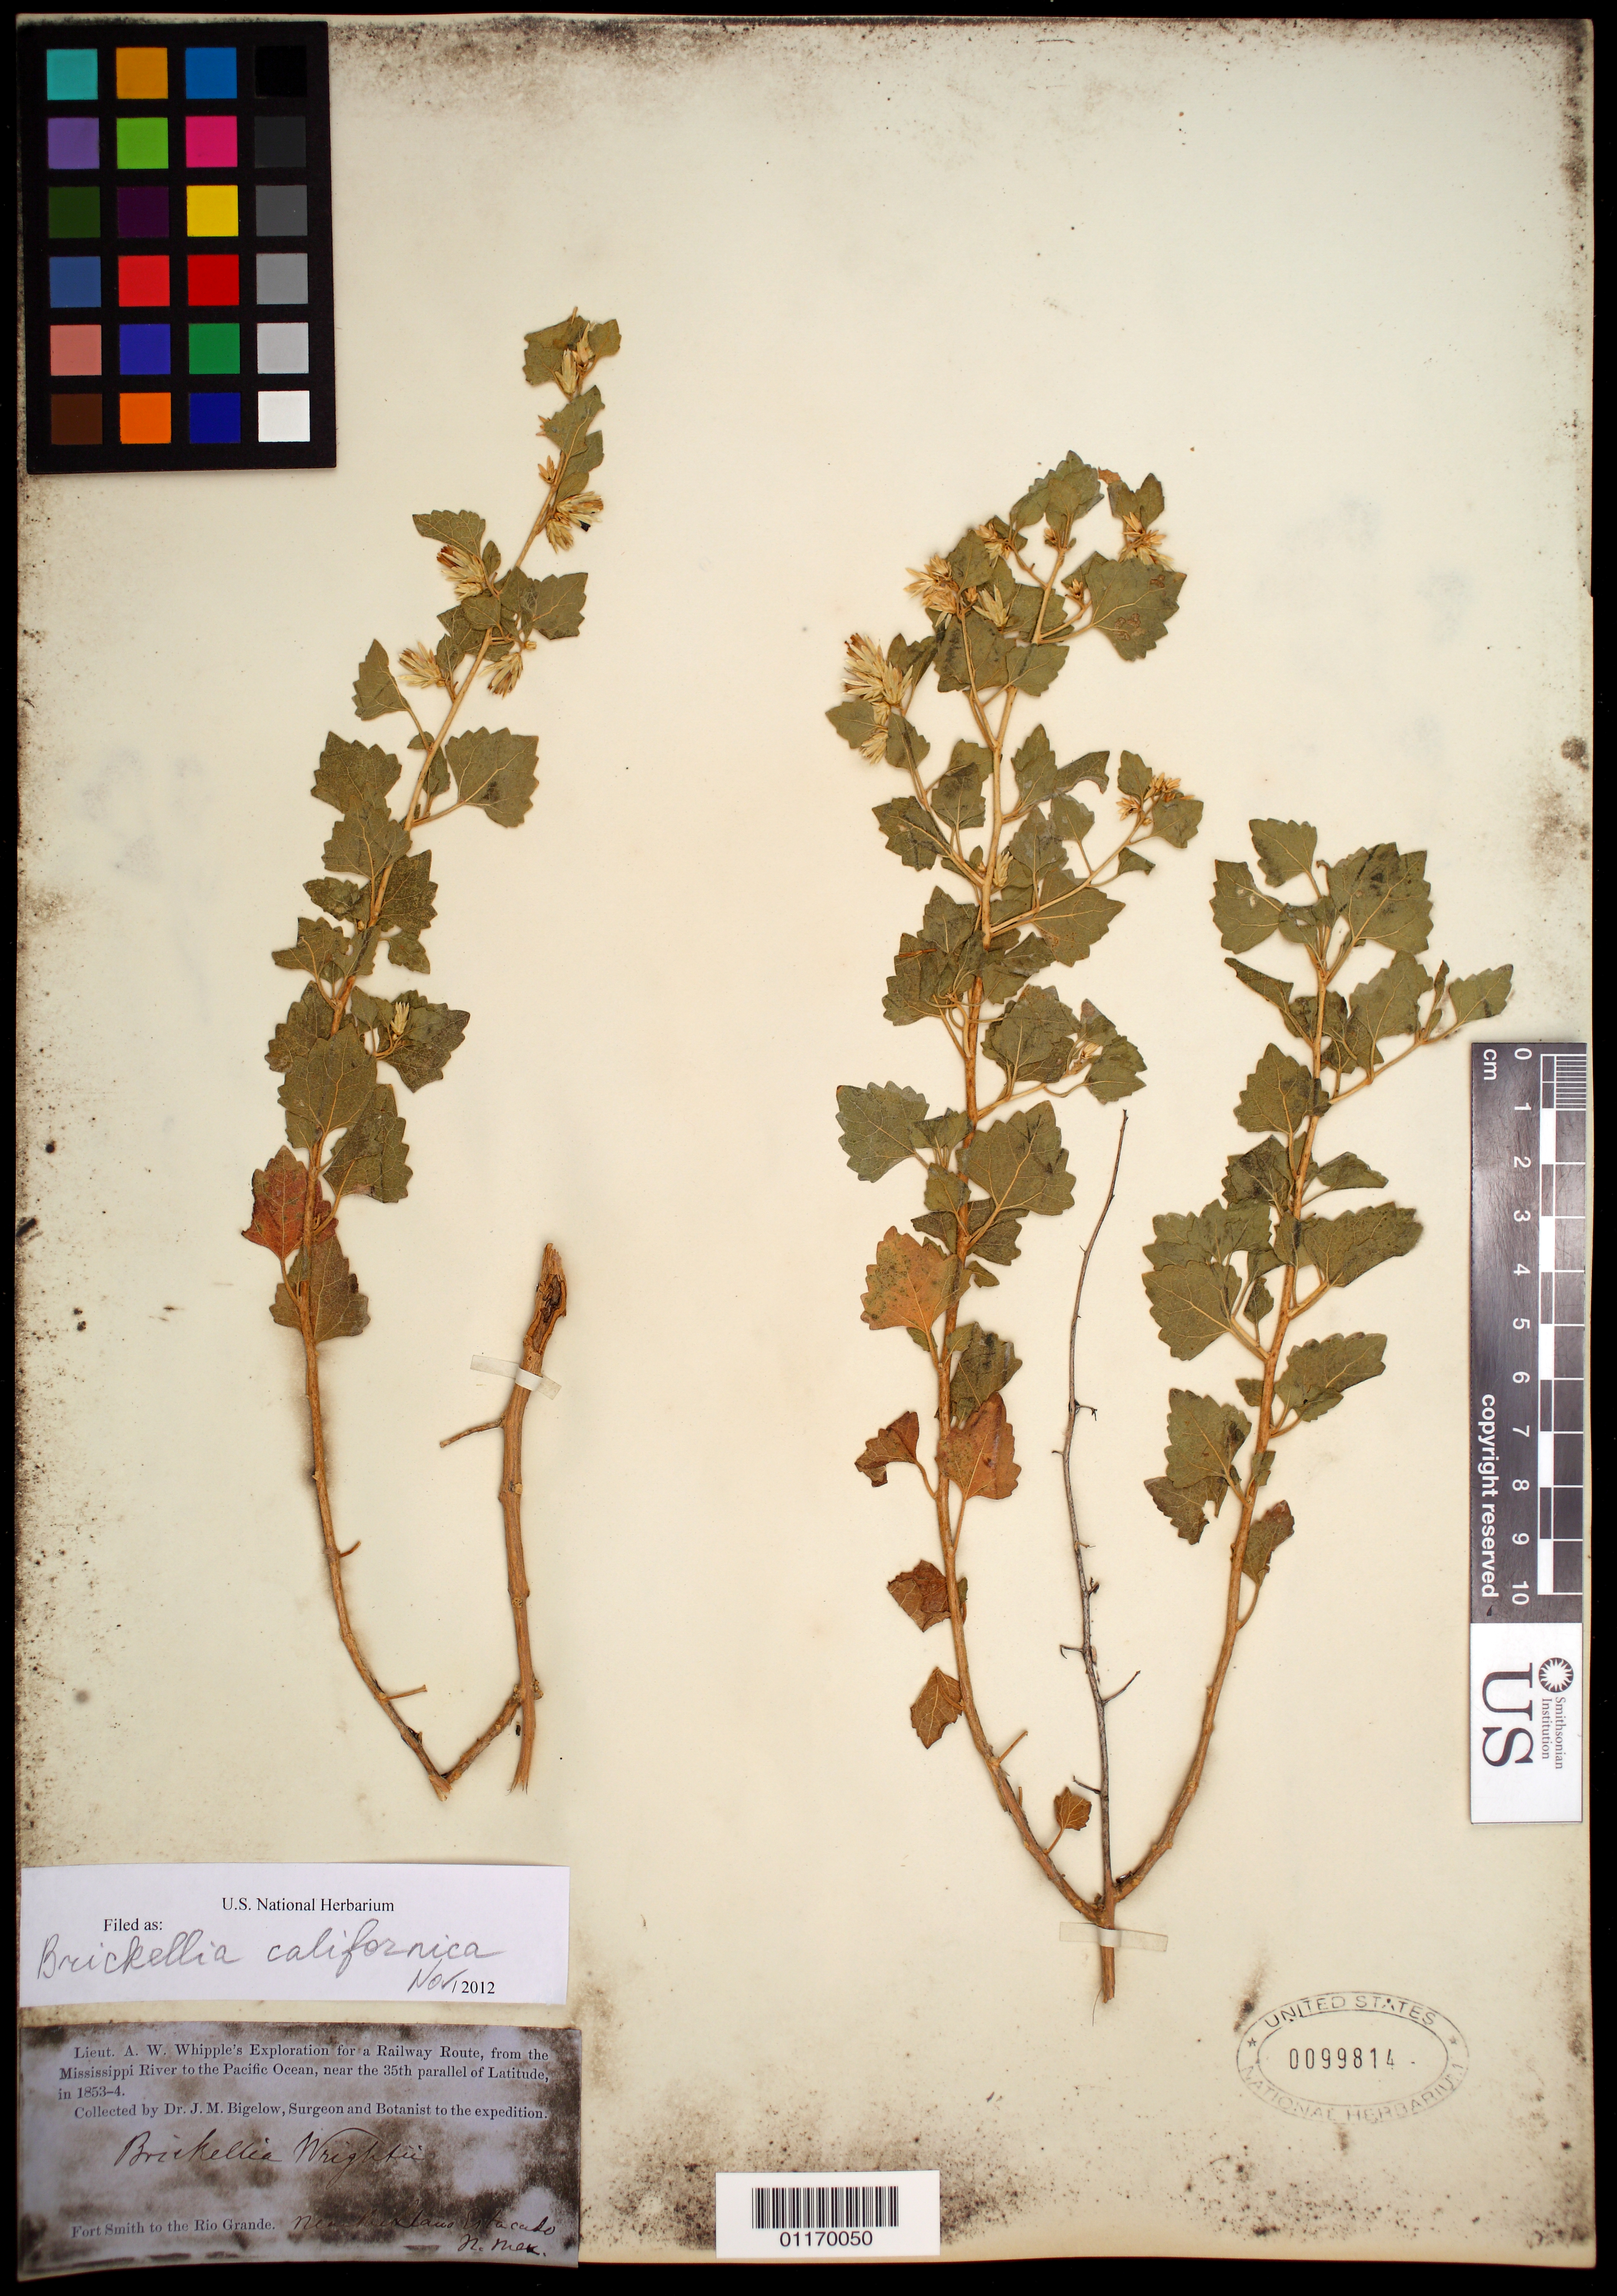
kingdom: Plantae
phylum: Tracheophyta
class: Magnoliopsida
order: Asterales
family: Asteraceae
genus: Brickellia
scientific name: Brickellia californica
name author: (Torr. & A. Gray) A. Gray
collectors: J. M. Bigelow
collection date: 1853/1854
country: United States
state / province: New Mexico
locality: near Llano Estacado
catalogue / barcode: US 99814